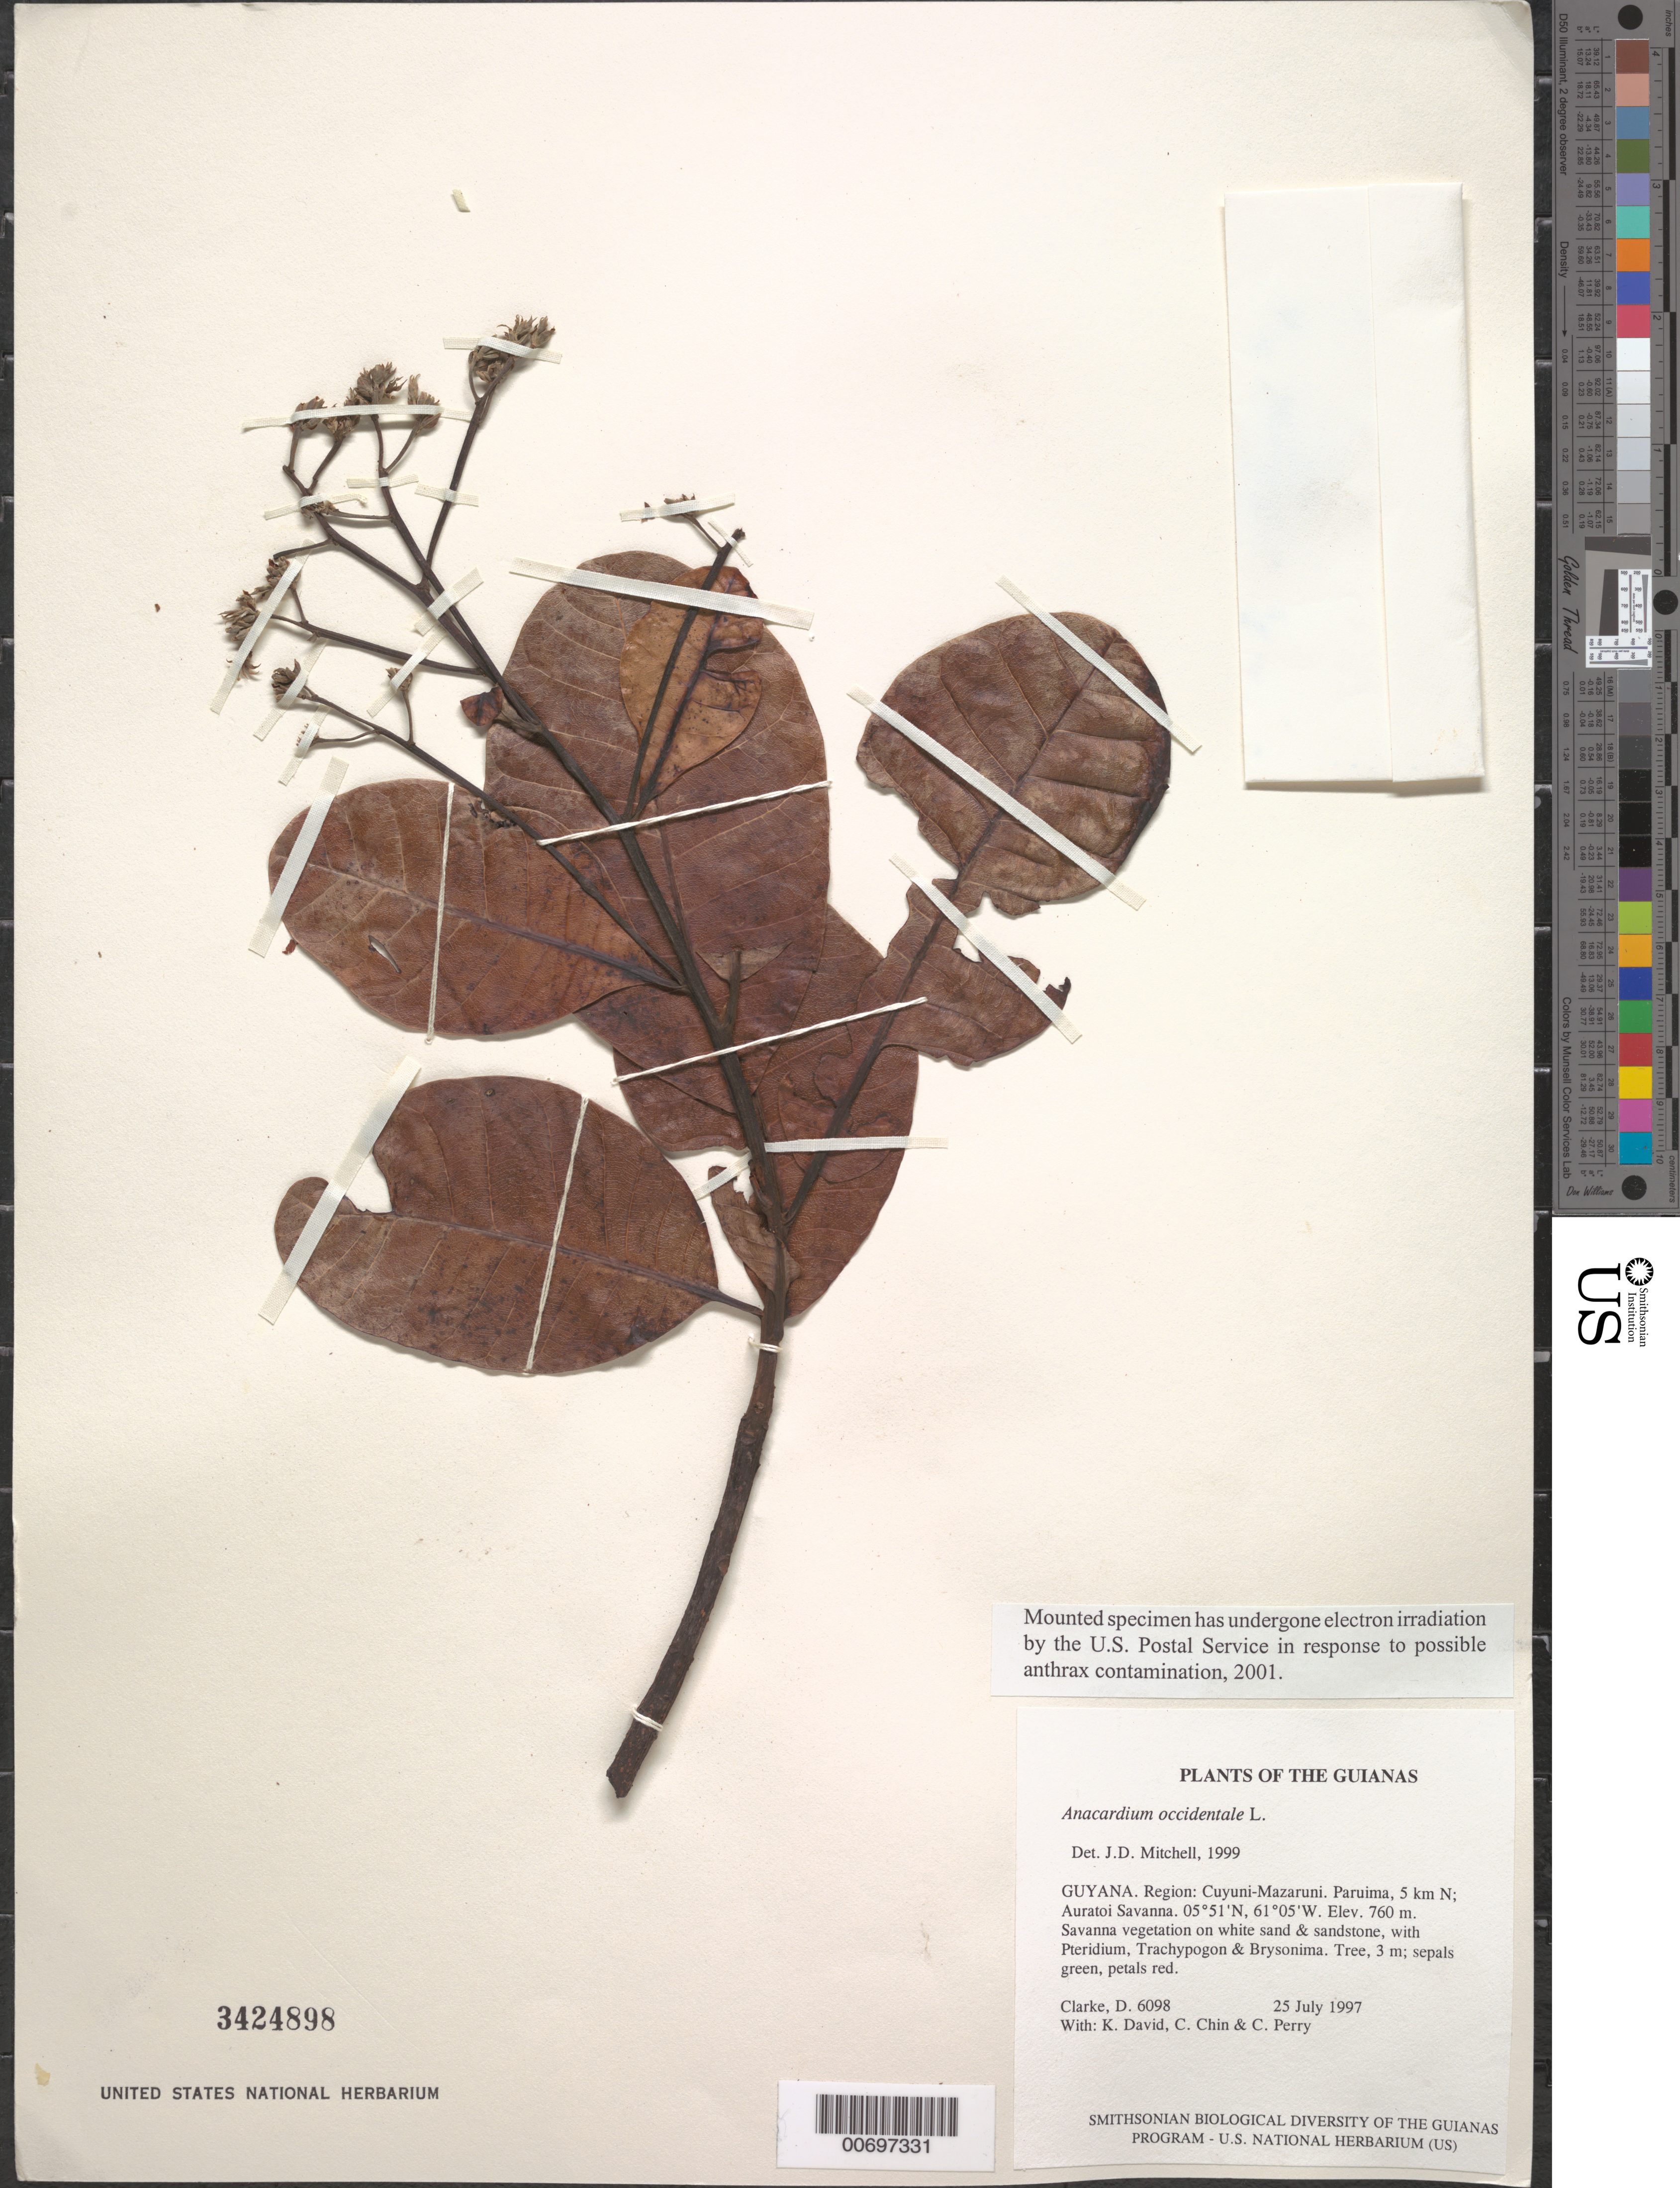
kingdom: Plantae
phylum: Tracheophyta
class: Magnoliopsida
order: Sapindales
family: Anacardiaceae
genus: Anacardium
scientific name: Anacardium occidentale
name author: L.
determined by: Mitchell, John D.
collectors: H. D. Clarke, K. David, C. Chin & C. Perry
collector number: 6098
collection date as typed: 25 July 1997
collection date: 1997-07-25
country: Guyana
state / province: Cuyuni-Mazaruni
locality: Paruima, 5 km N; Auratoi Savanna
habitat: Savanna vegetation on white sand & sandstone, with Pteridium, Trachypogon & Brysonima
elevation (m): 760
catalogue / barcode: US 3424898